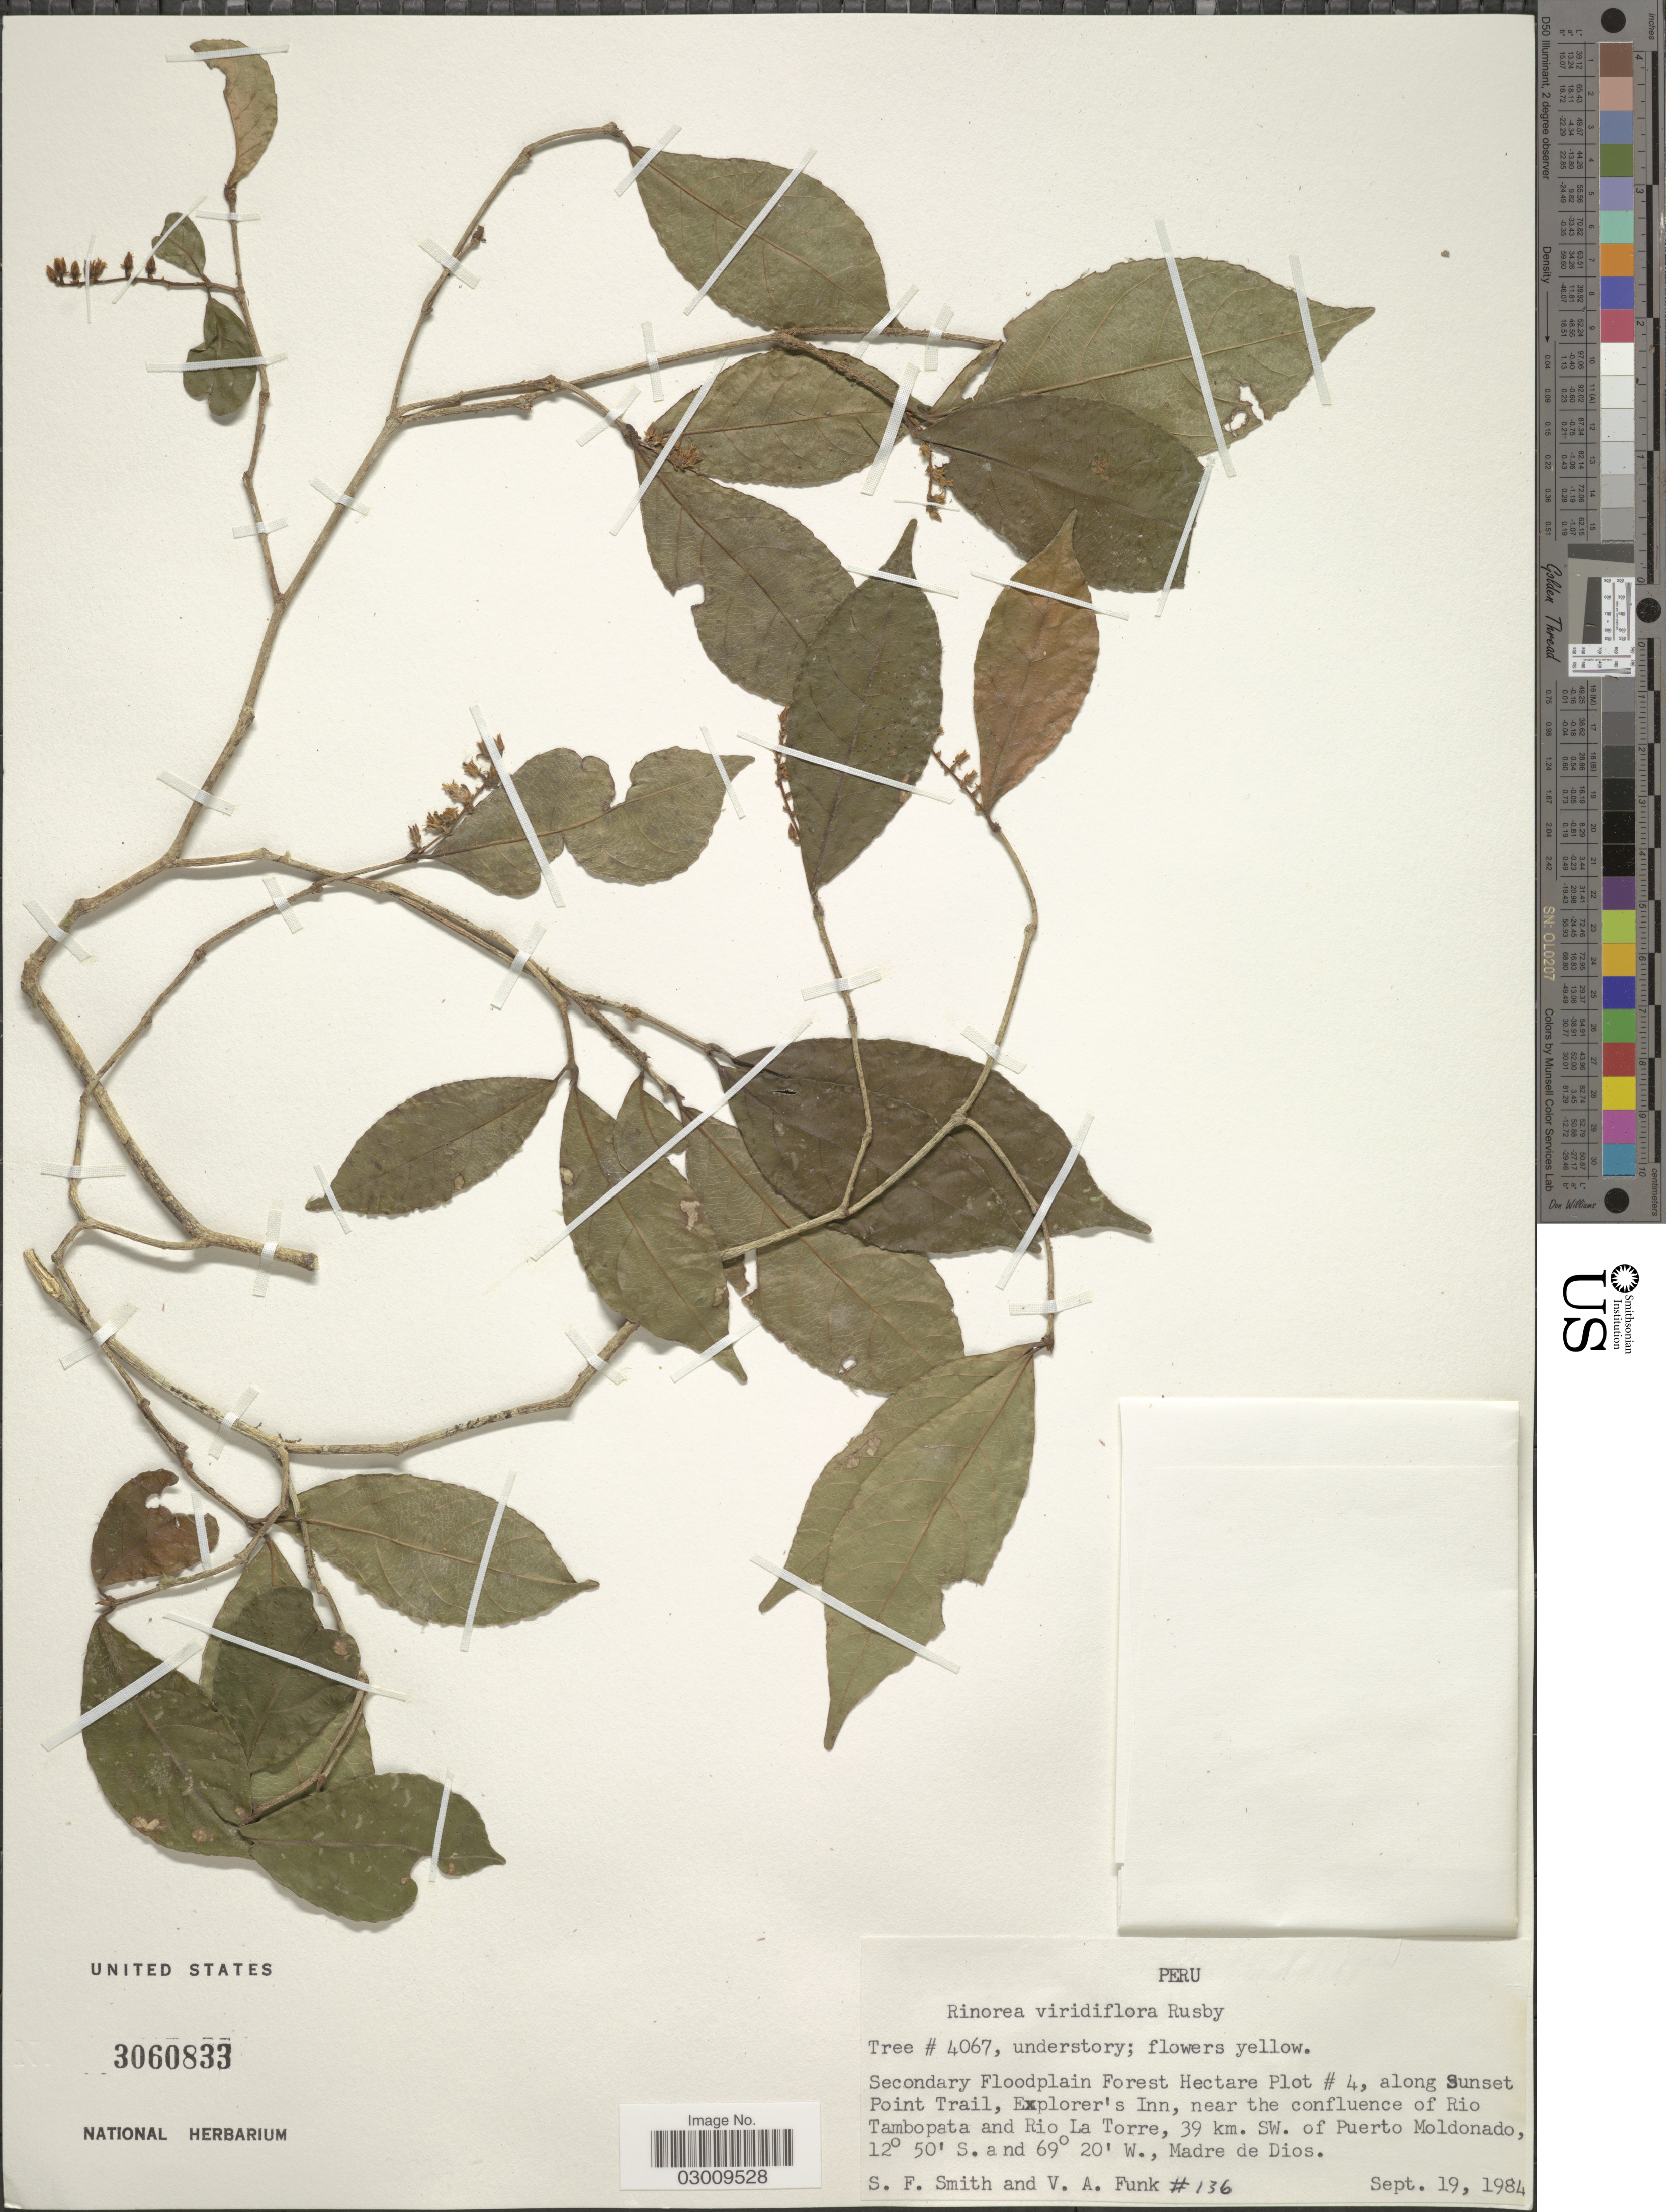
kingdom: Plantae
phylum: Tracheophyta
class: Magnoliopsida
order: Malpighiales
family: Violaceae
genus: Rinorea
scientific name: Rinorea viridifolia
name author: Rusby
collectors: S.F. Smith & V. Funk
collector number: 136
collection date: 1984-09-19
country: Peru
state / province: Madre de Dios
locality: Secondary Floodplain Forest Hectare Plot # 4, along Sunset Point Trail, Explorer's Inn, near the confluence of Rio Tambopata and Rio La Torre, 39 km. SW. of Puerto Moldonado, Madre de Dios.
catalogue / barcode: US 3060833